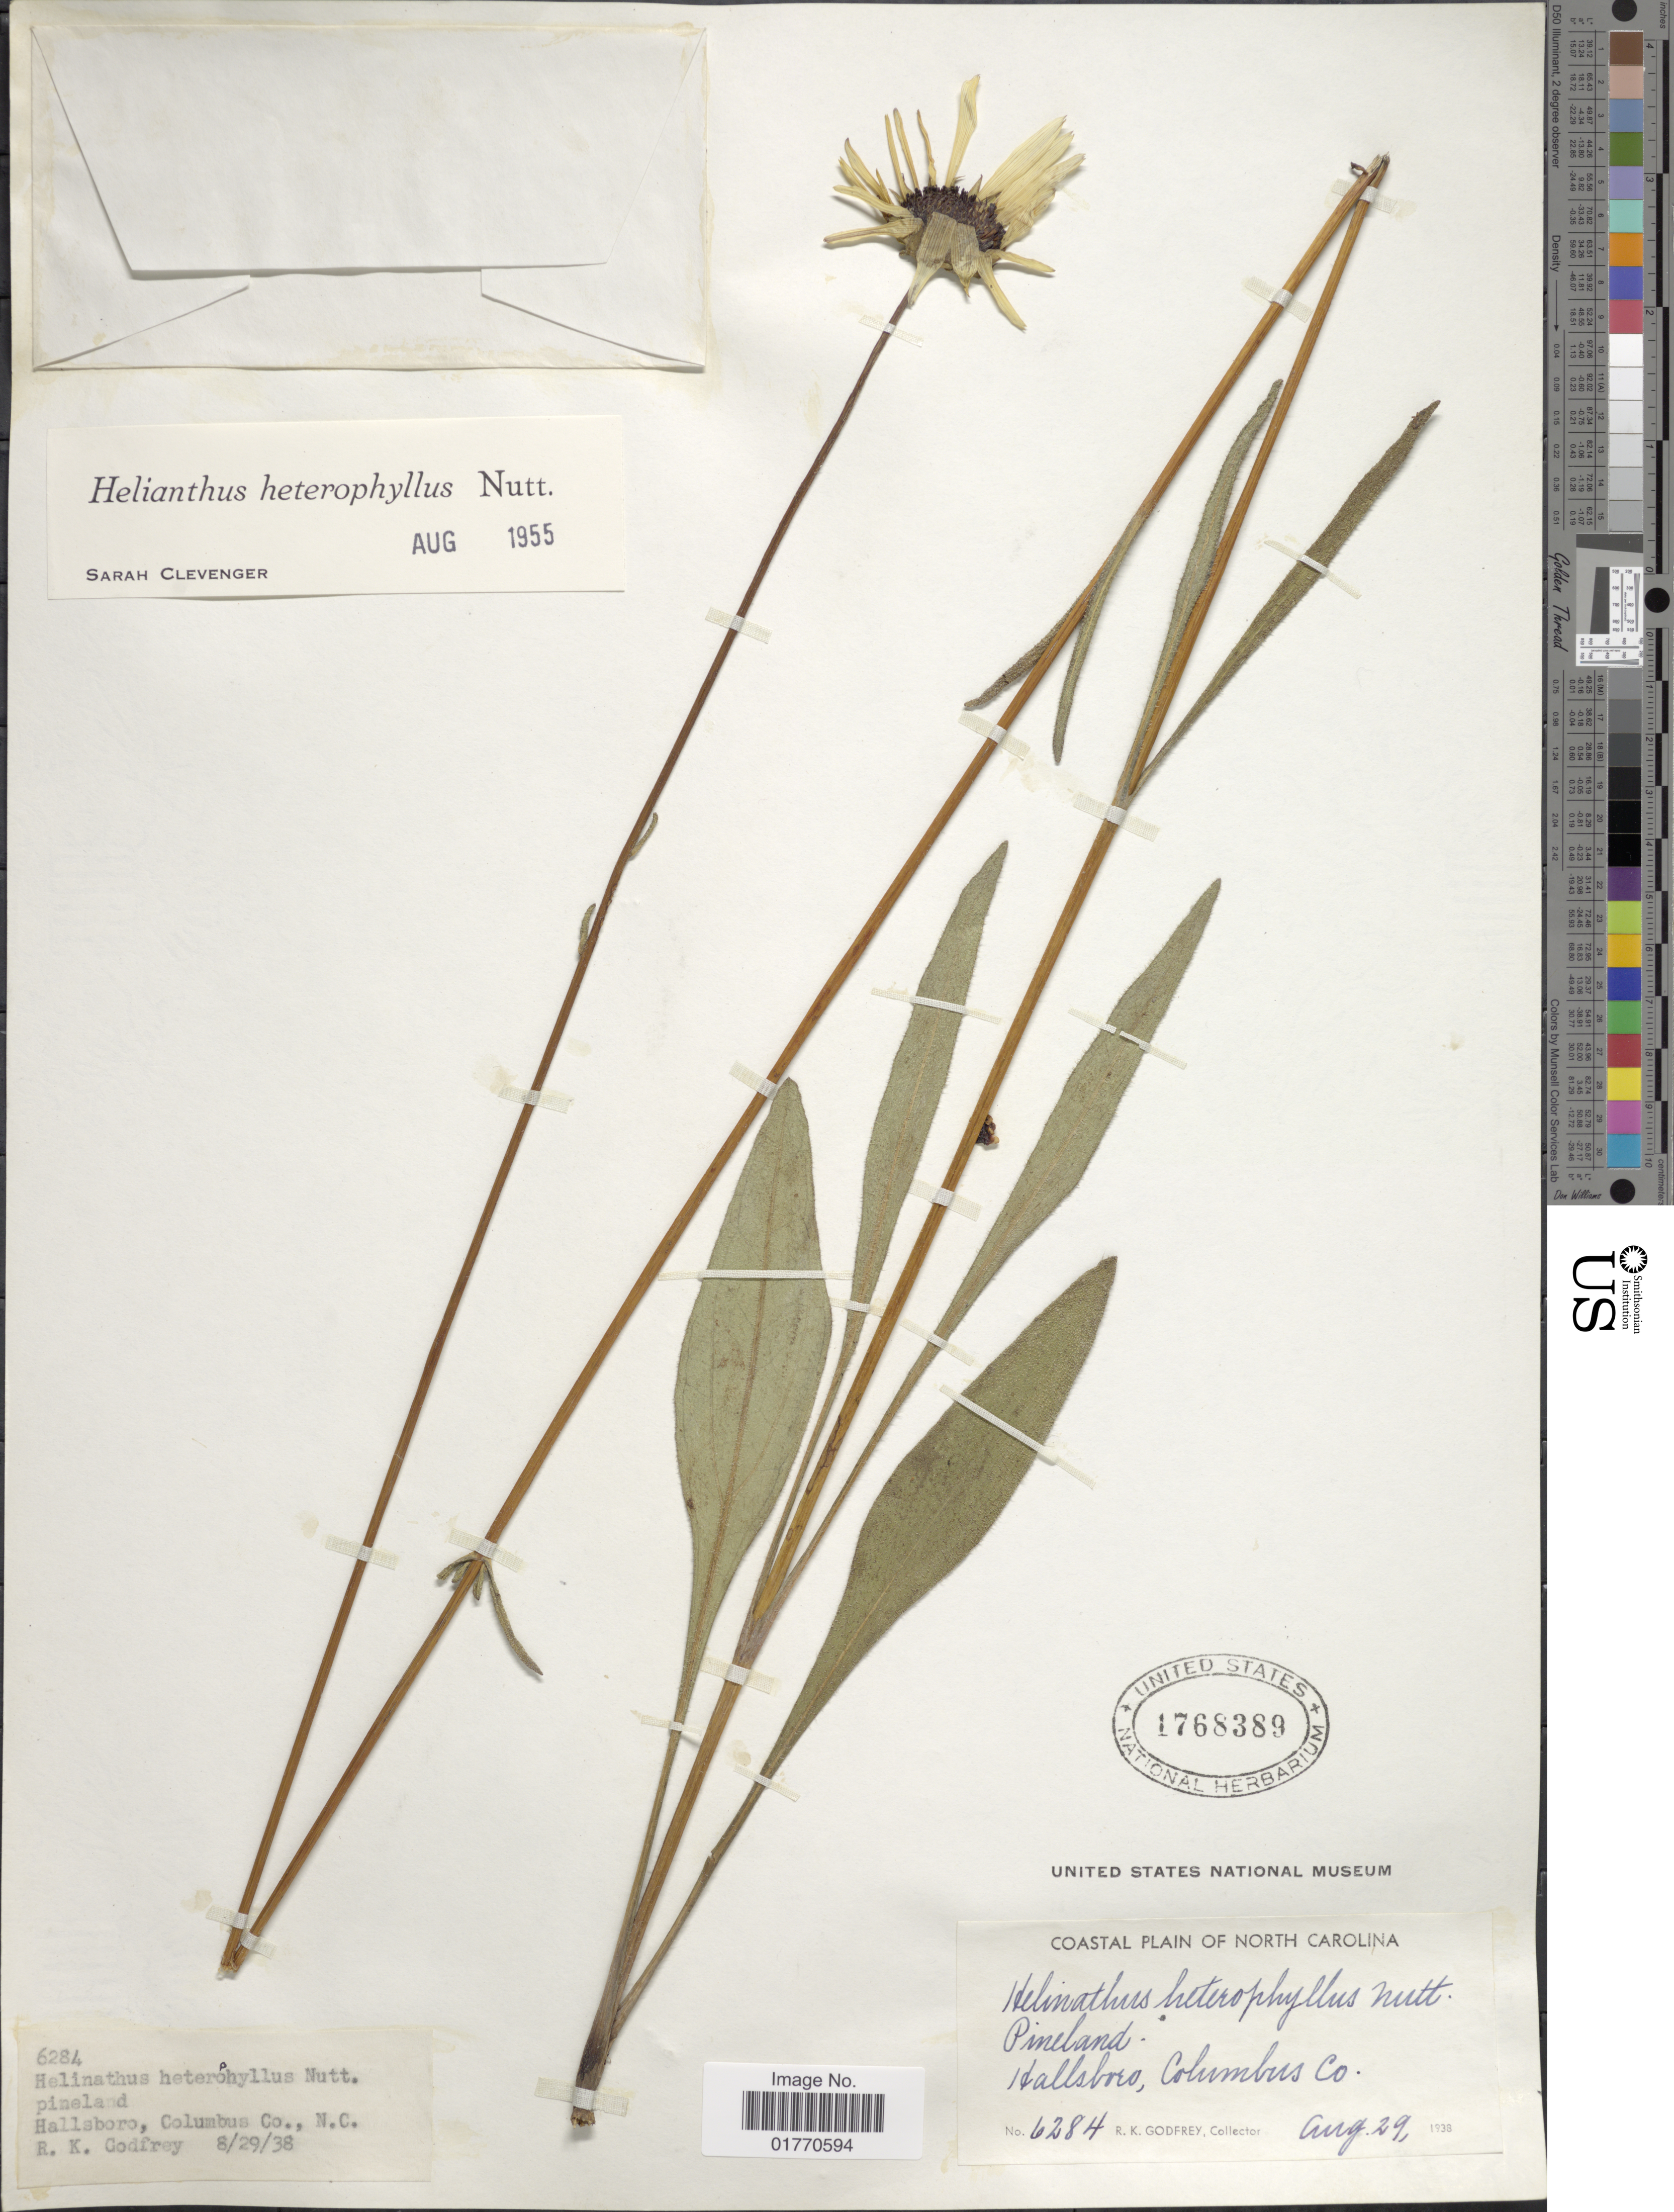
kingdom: Plantae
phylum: Tracheophyta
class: Magnoliopsida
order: Asterales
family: Asteraceae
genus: Helianthus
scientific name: Helianthus heterophyllus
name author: Nutt.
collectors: R. K. Godfrey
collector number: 6284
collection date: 1938-08-29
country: United States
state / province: North Carolina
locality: Pineland, Hallsboro, Columbus Co.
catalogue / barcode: US 1768389